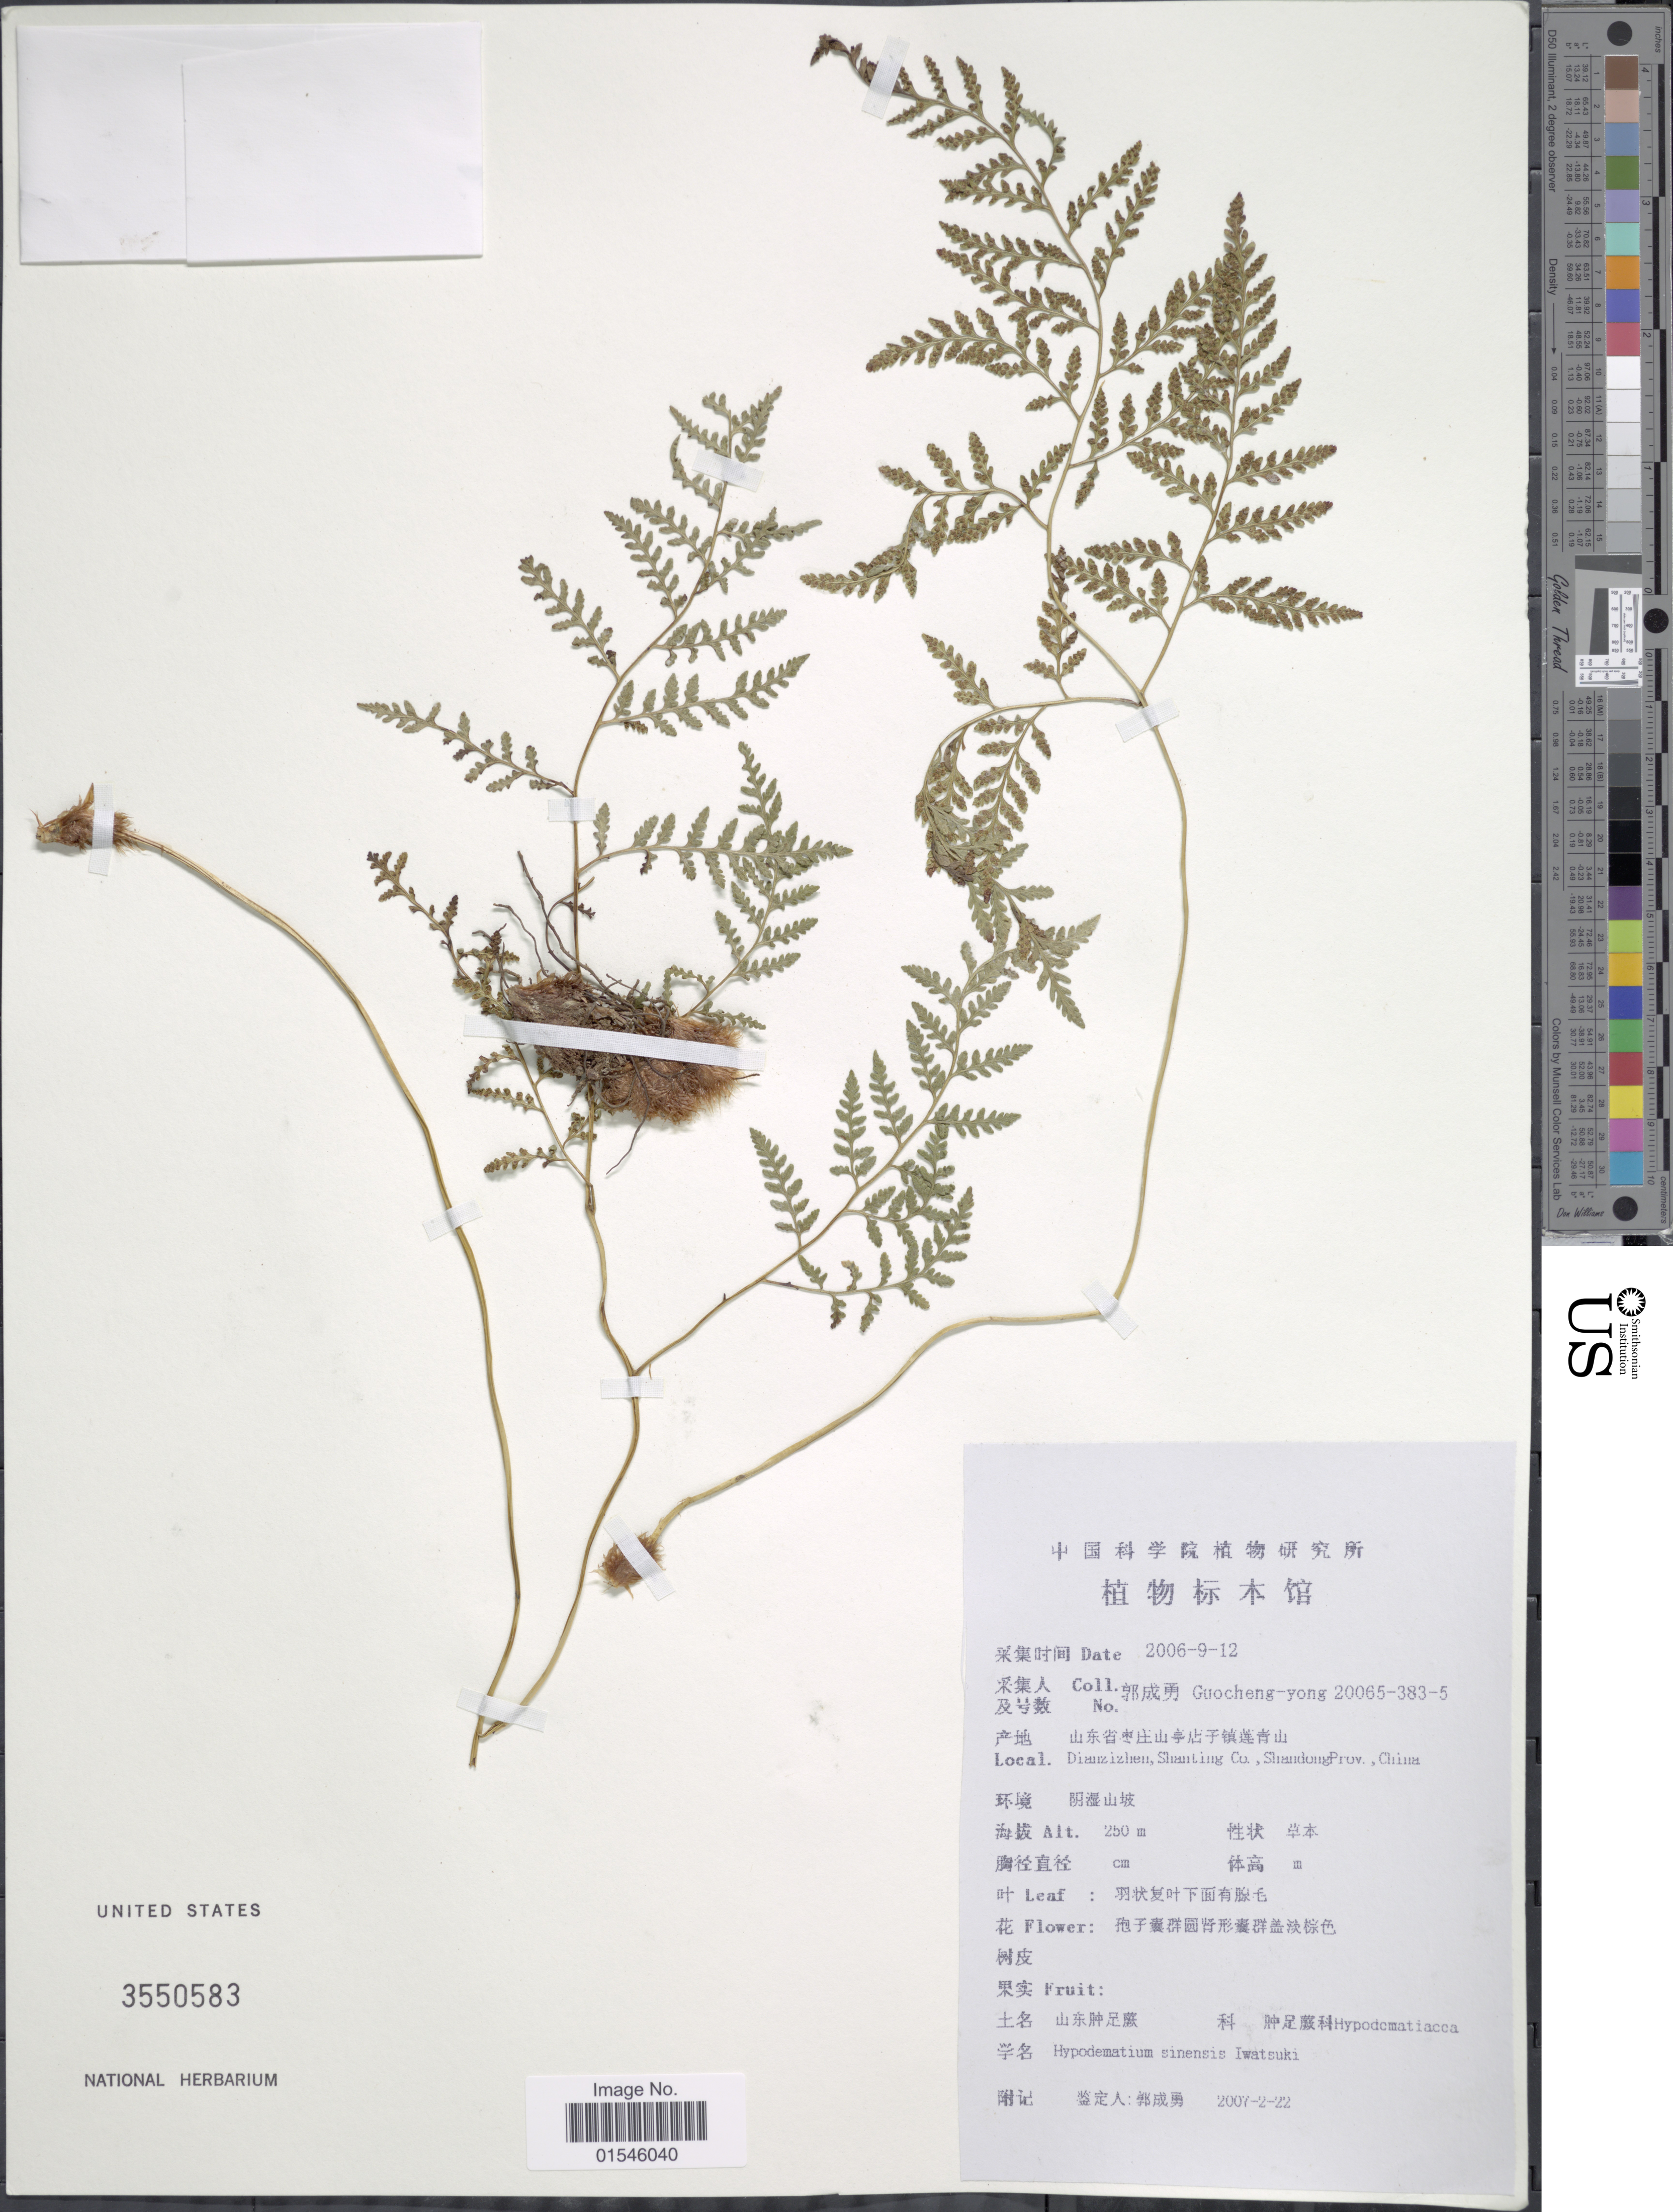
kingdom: Plantae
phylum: Tracheophyta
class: Polypodiopsida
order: Polypodiales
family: Hypodematiaceae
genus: Hypodematium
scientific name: Hypodematium sinense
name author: K. Iwats.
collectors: Guo cheng-yong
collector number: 20065-383-5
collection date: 2006-09-12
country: China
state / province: Shandong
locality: Dianzizhen, Shanting Co.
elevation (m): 250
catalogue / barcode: US 3550583